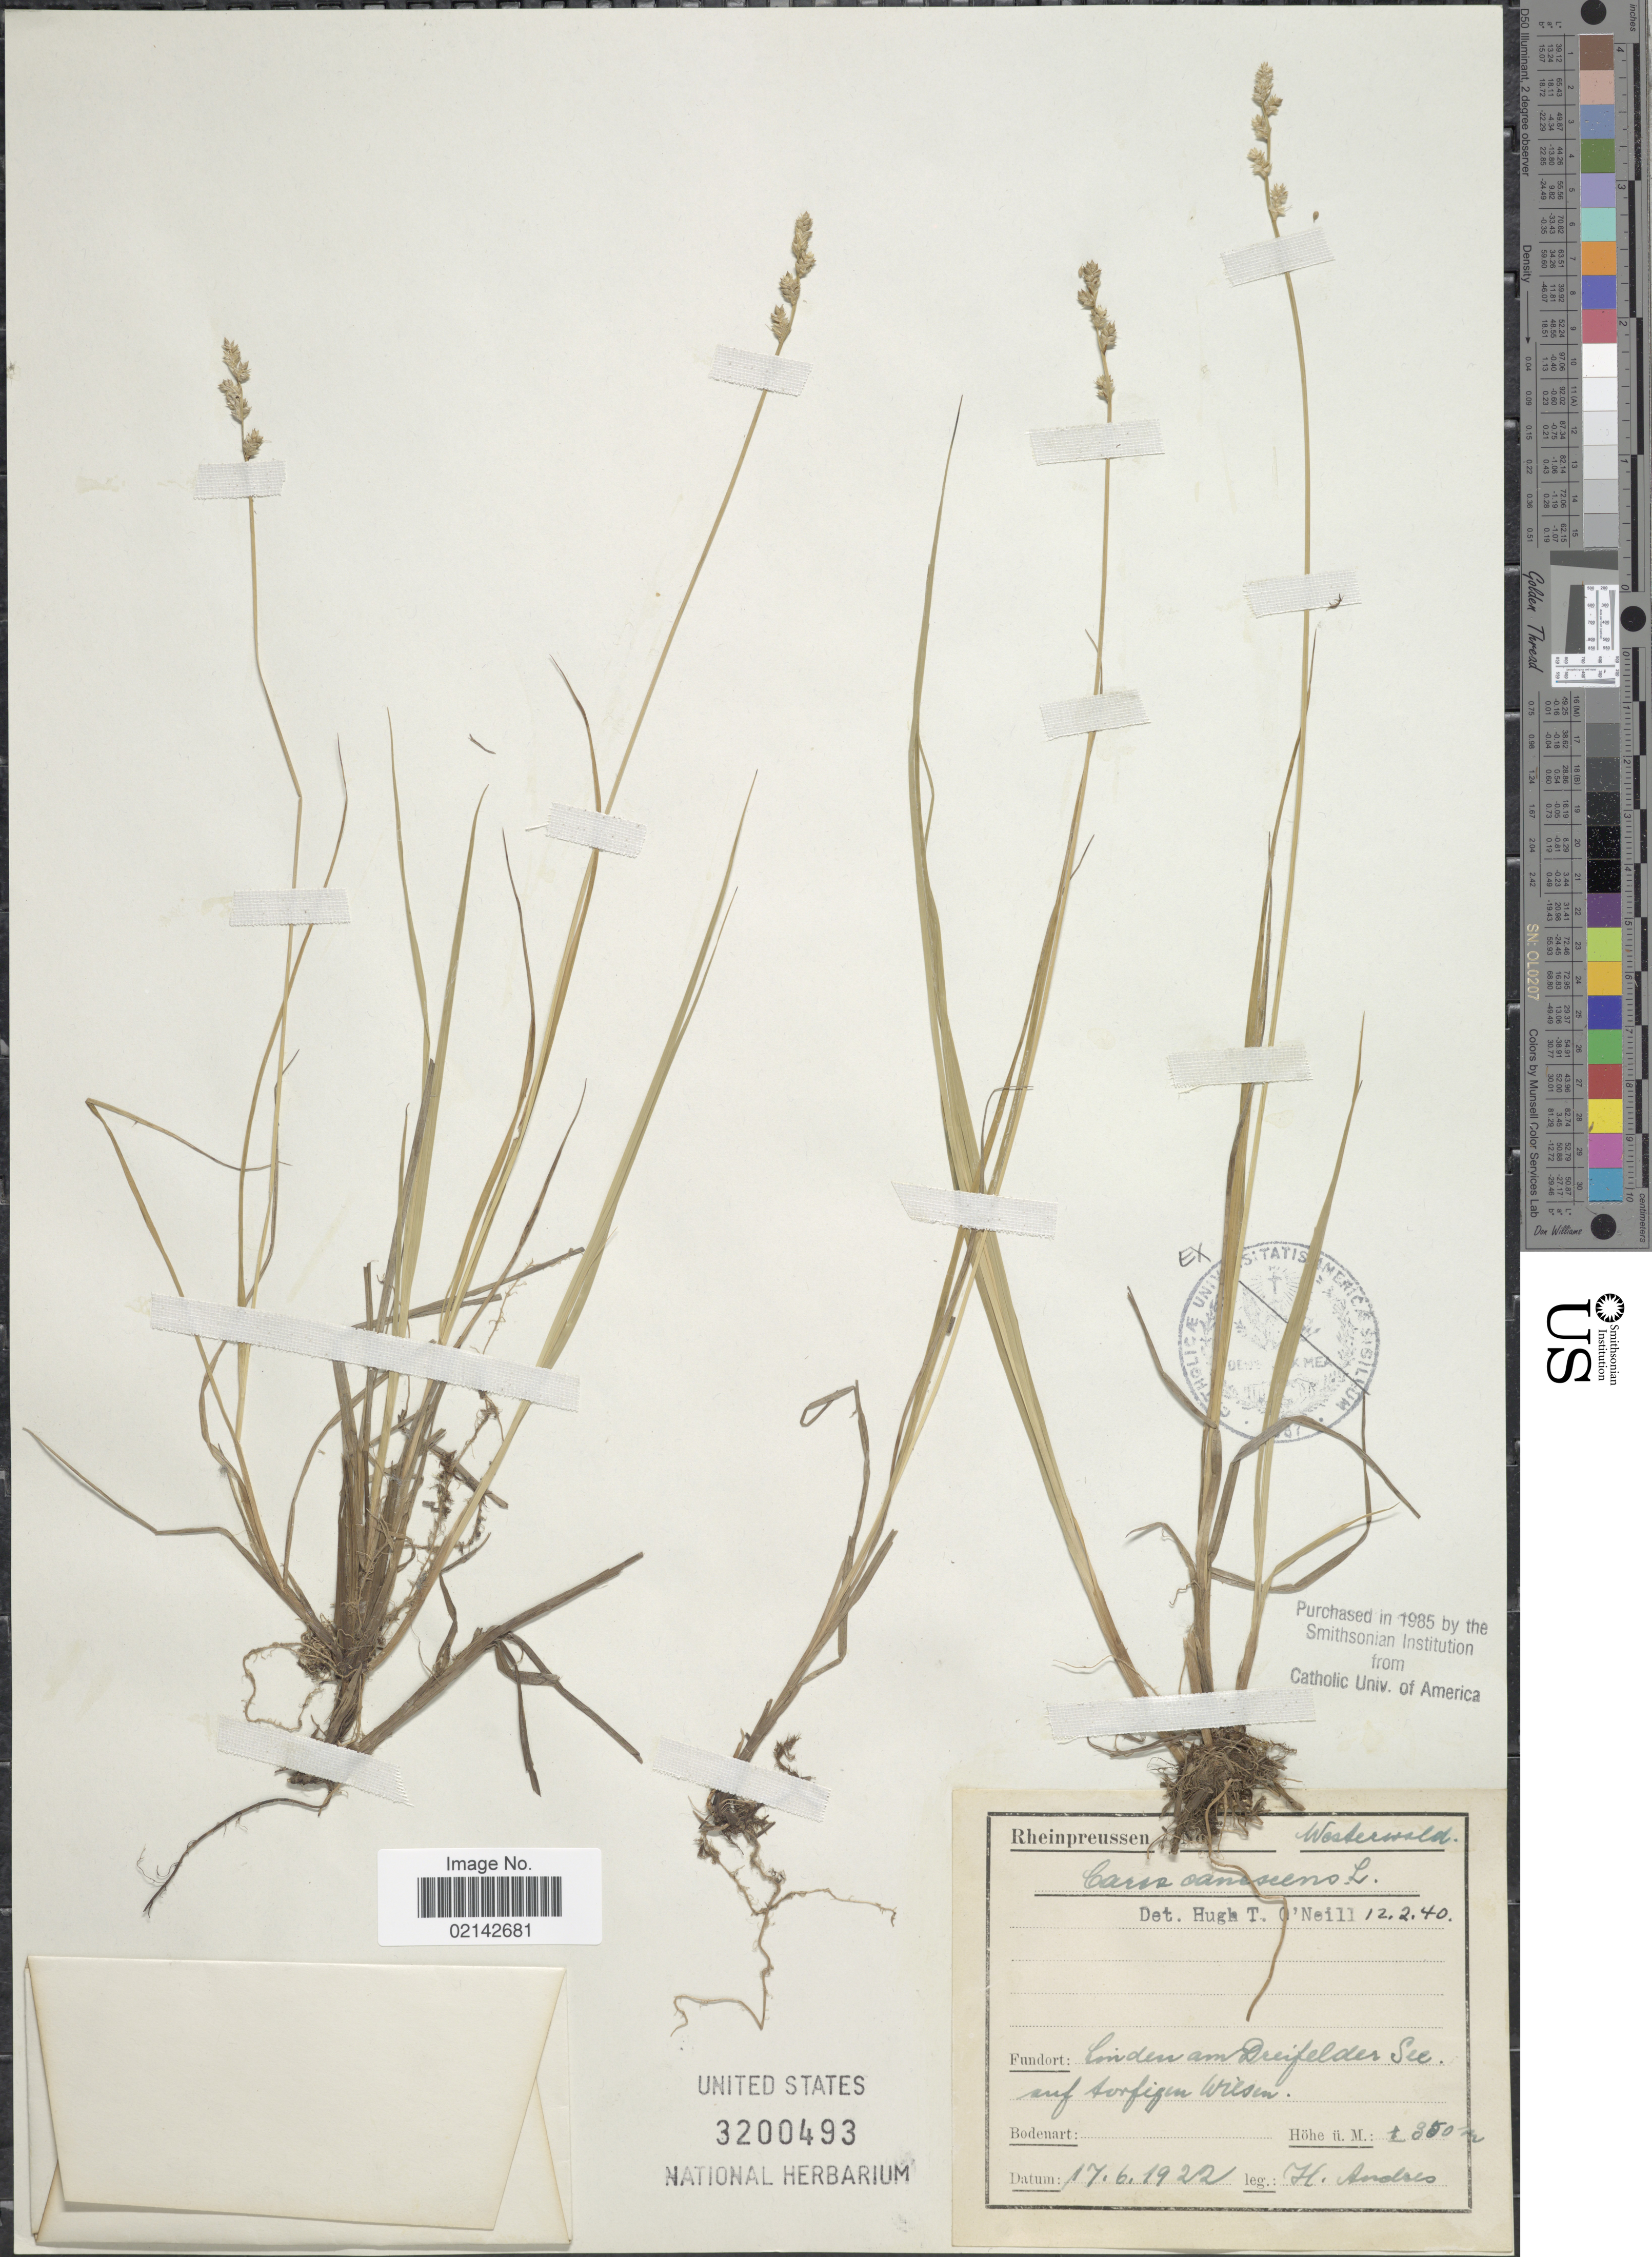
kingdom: Plantae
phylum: Tracheophyta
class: Liliopsida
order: Poales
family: Cyperaceae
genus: Carex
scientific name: Carex canescens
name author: L.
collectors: H. Andres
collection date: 1922-06-17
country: Sweden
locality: Westerwald, Fundort: Linden am Dreifelder See. auf torfigen Wiesen.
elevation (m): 350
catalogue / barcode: US 3200493